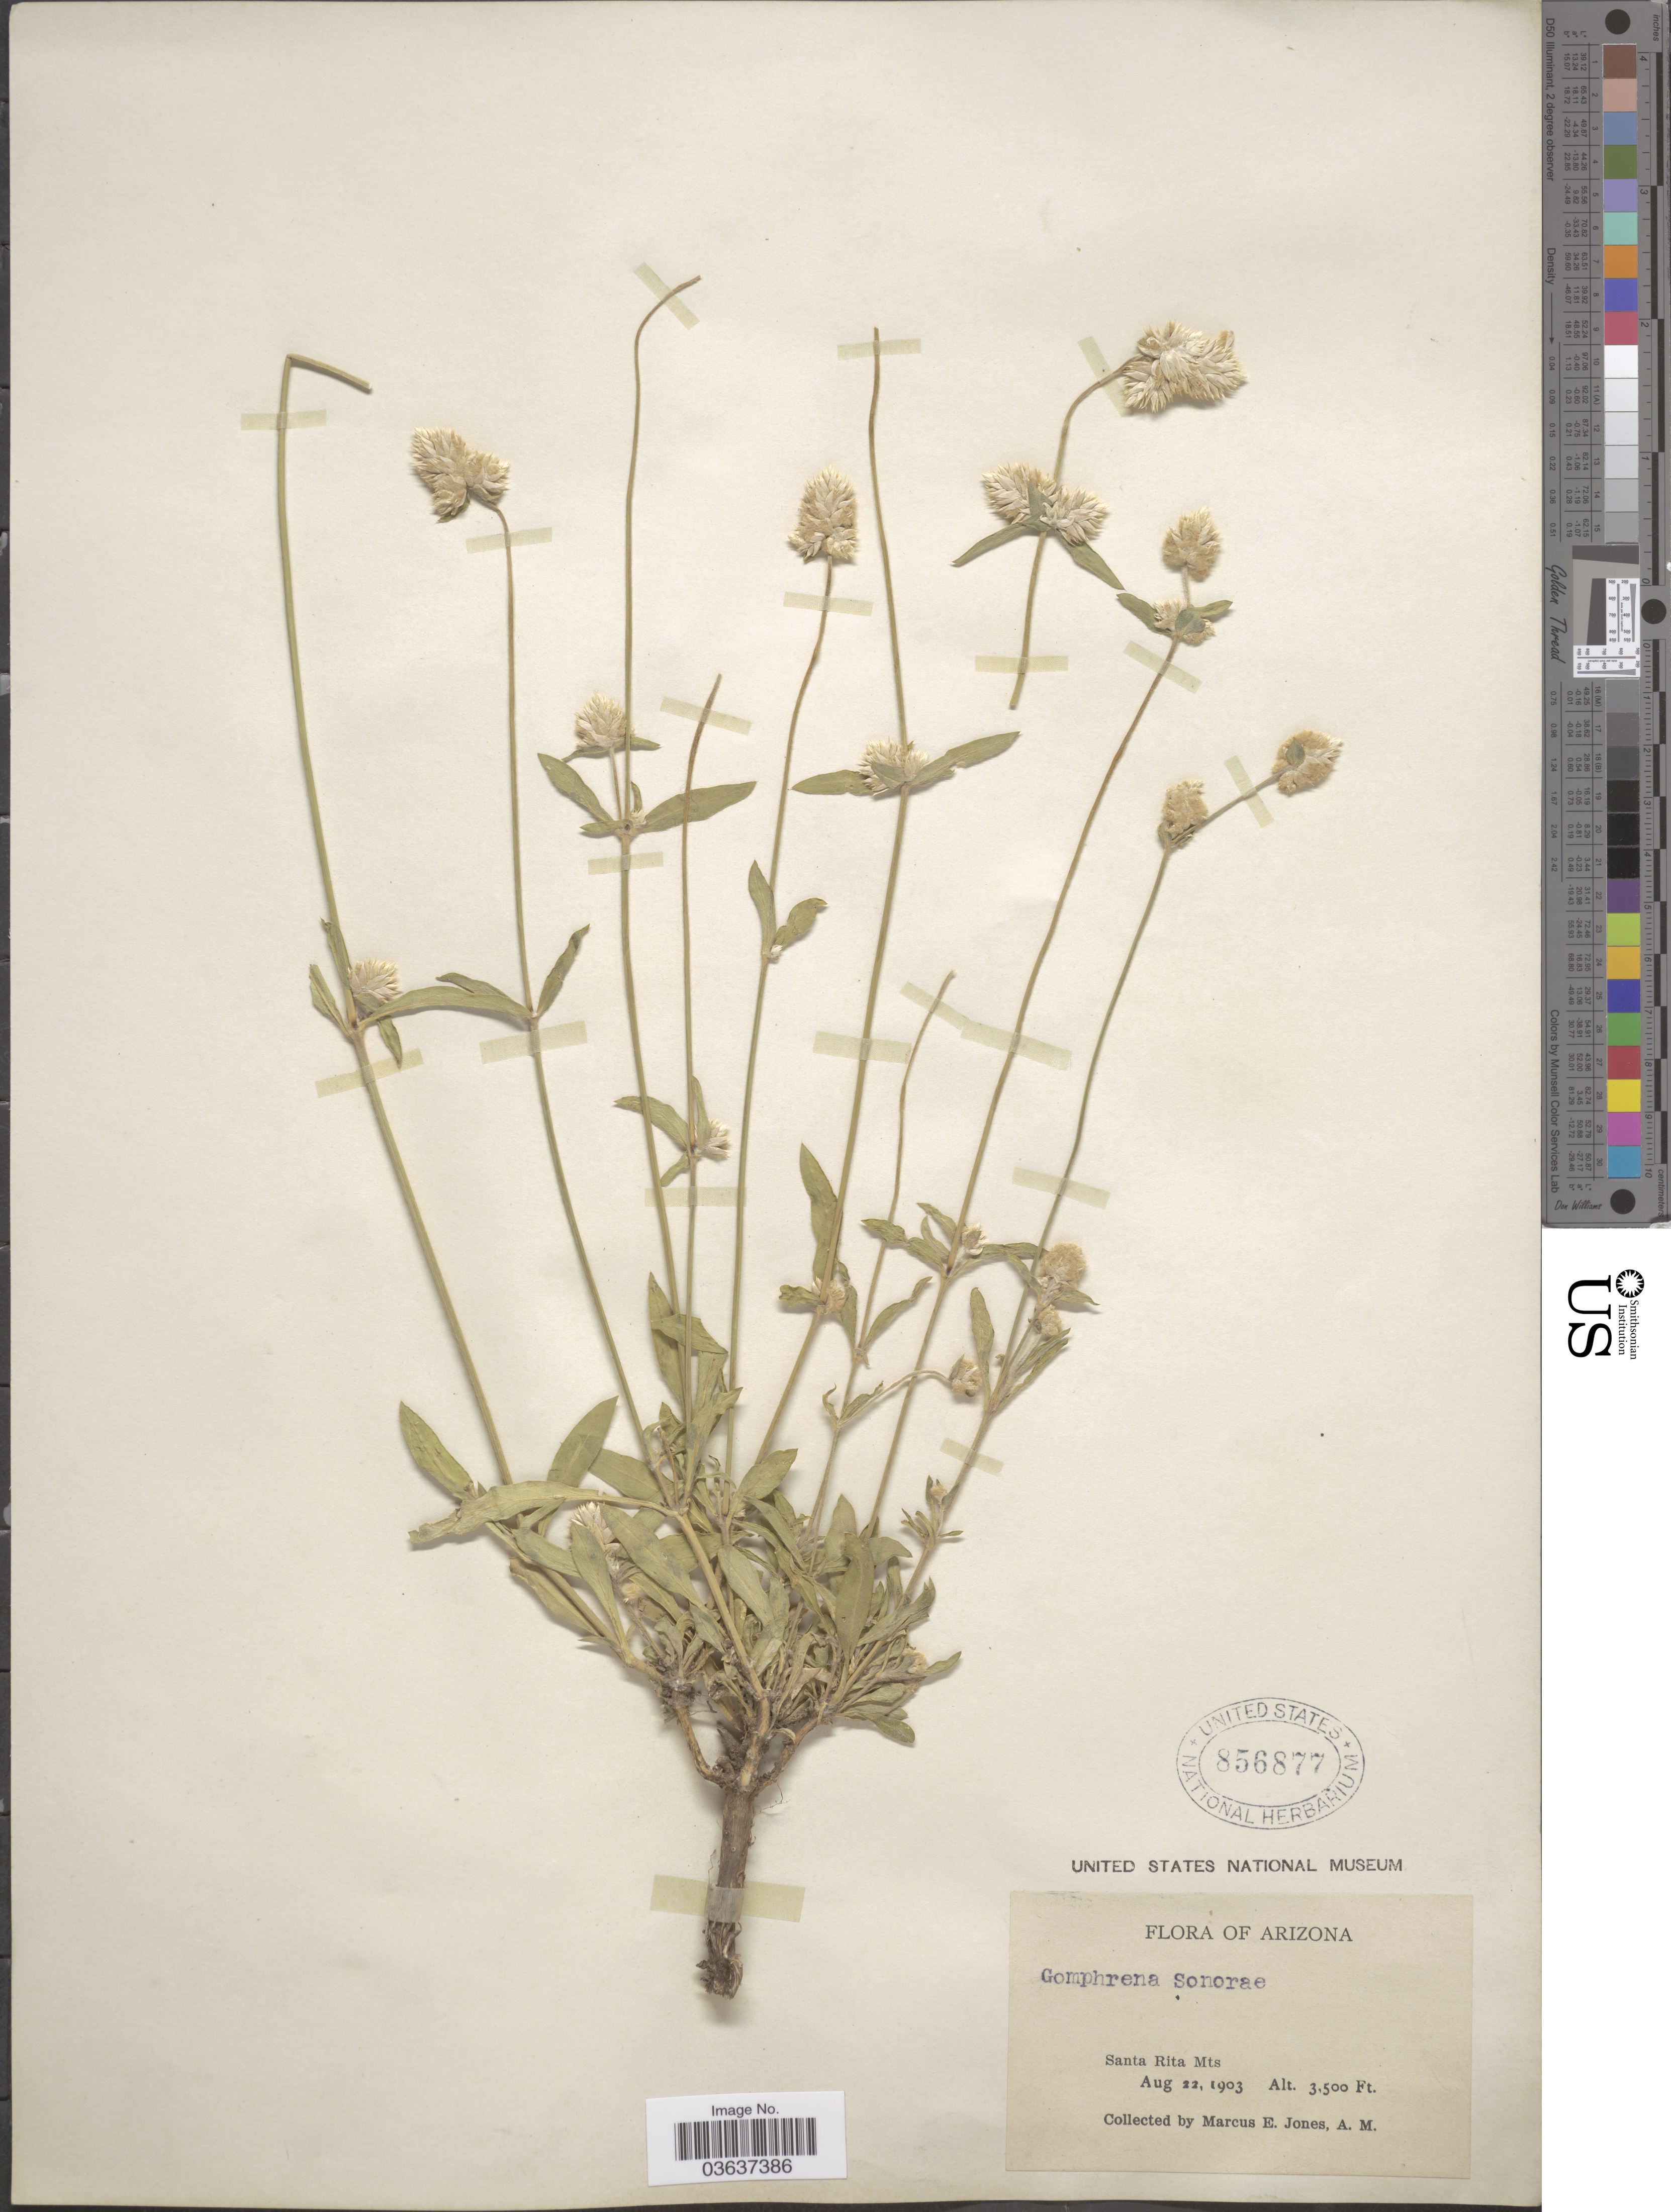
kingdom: Plantae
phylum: Tracheophyta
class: Magnoliopsida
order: Caryophyllales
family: Amaranthaceae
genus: Gomphrena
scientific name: Gomphrena sonorae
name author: Torr. in Emory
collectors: M. E. Jones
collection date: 1903-08-22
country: United States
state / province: Arizona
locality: Santa Rita Mts.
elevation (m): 1067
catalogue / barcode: US 856877